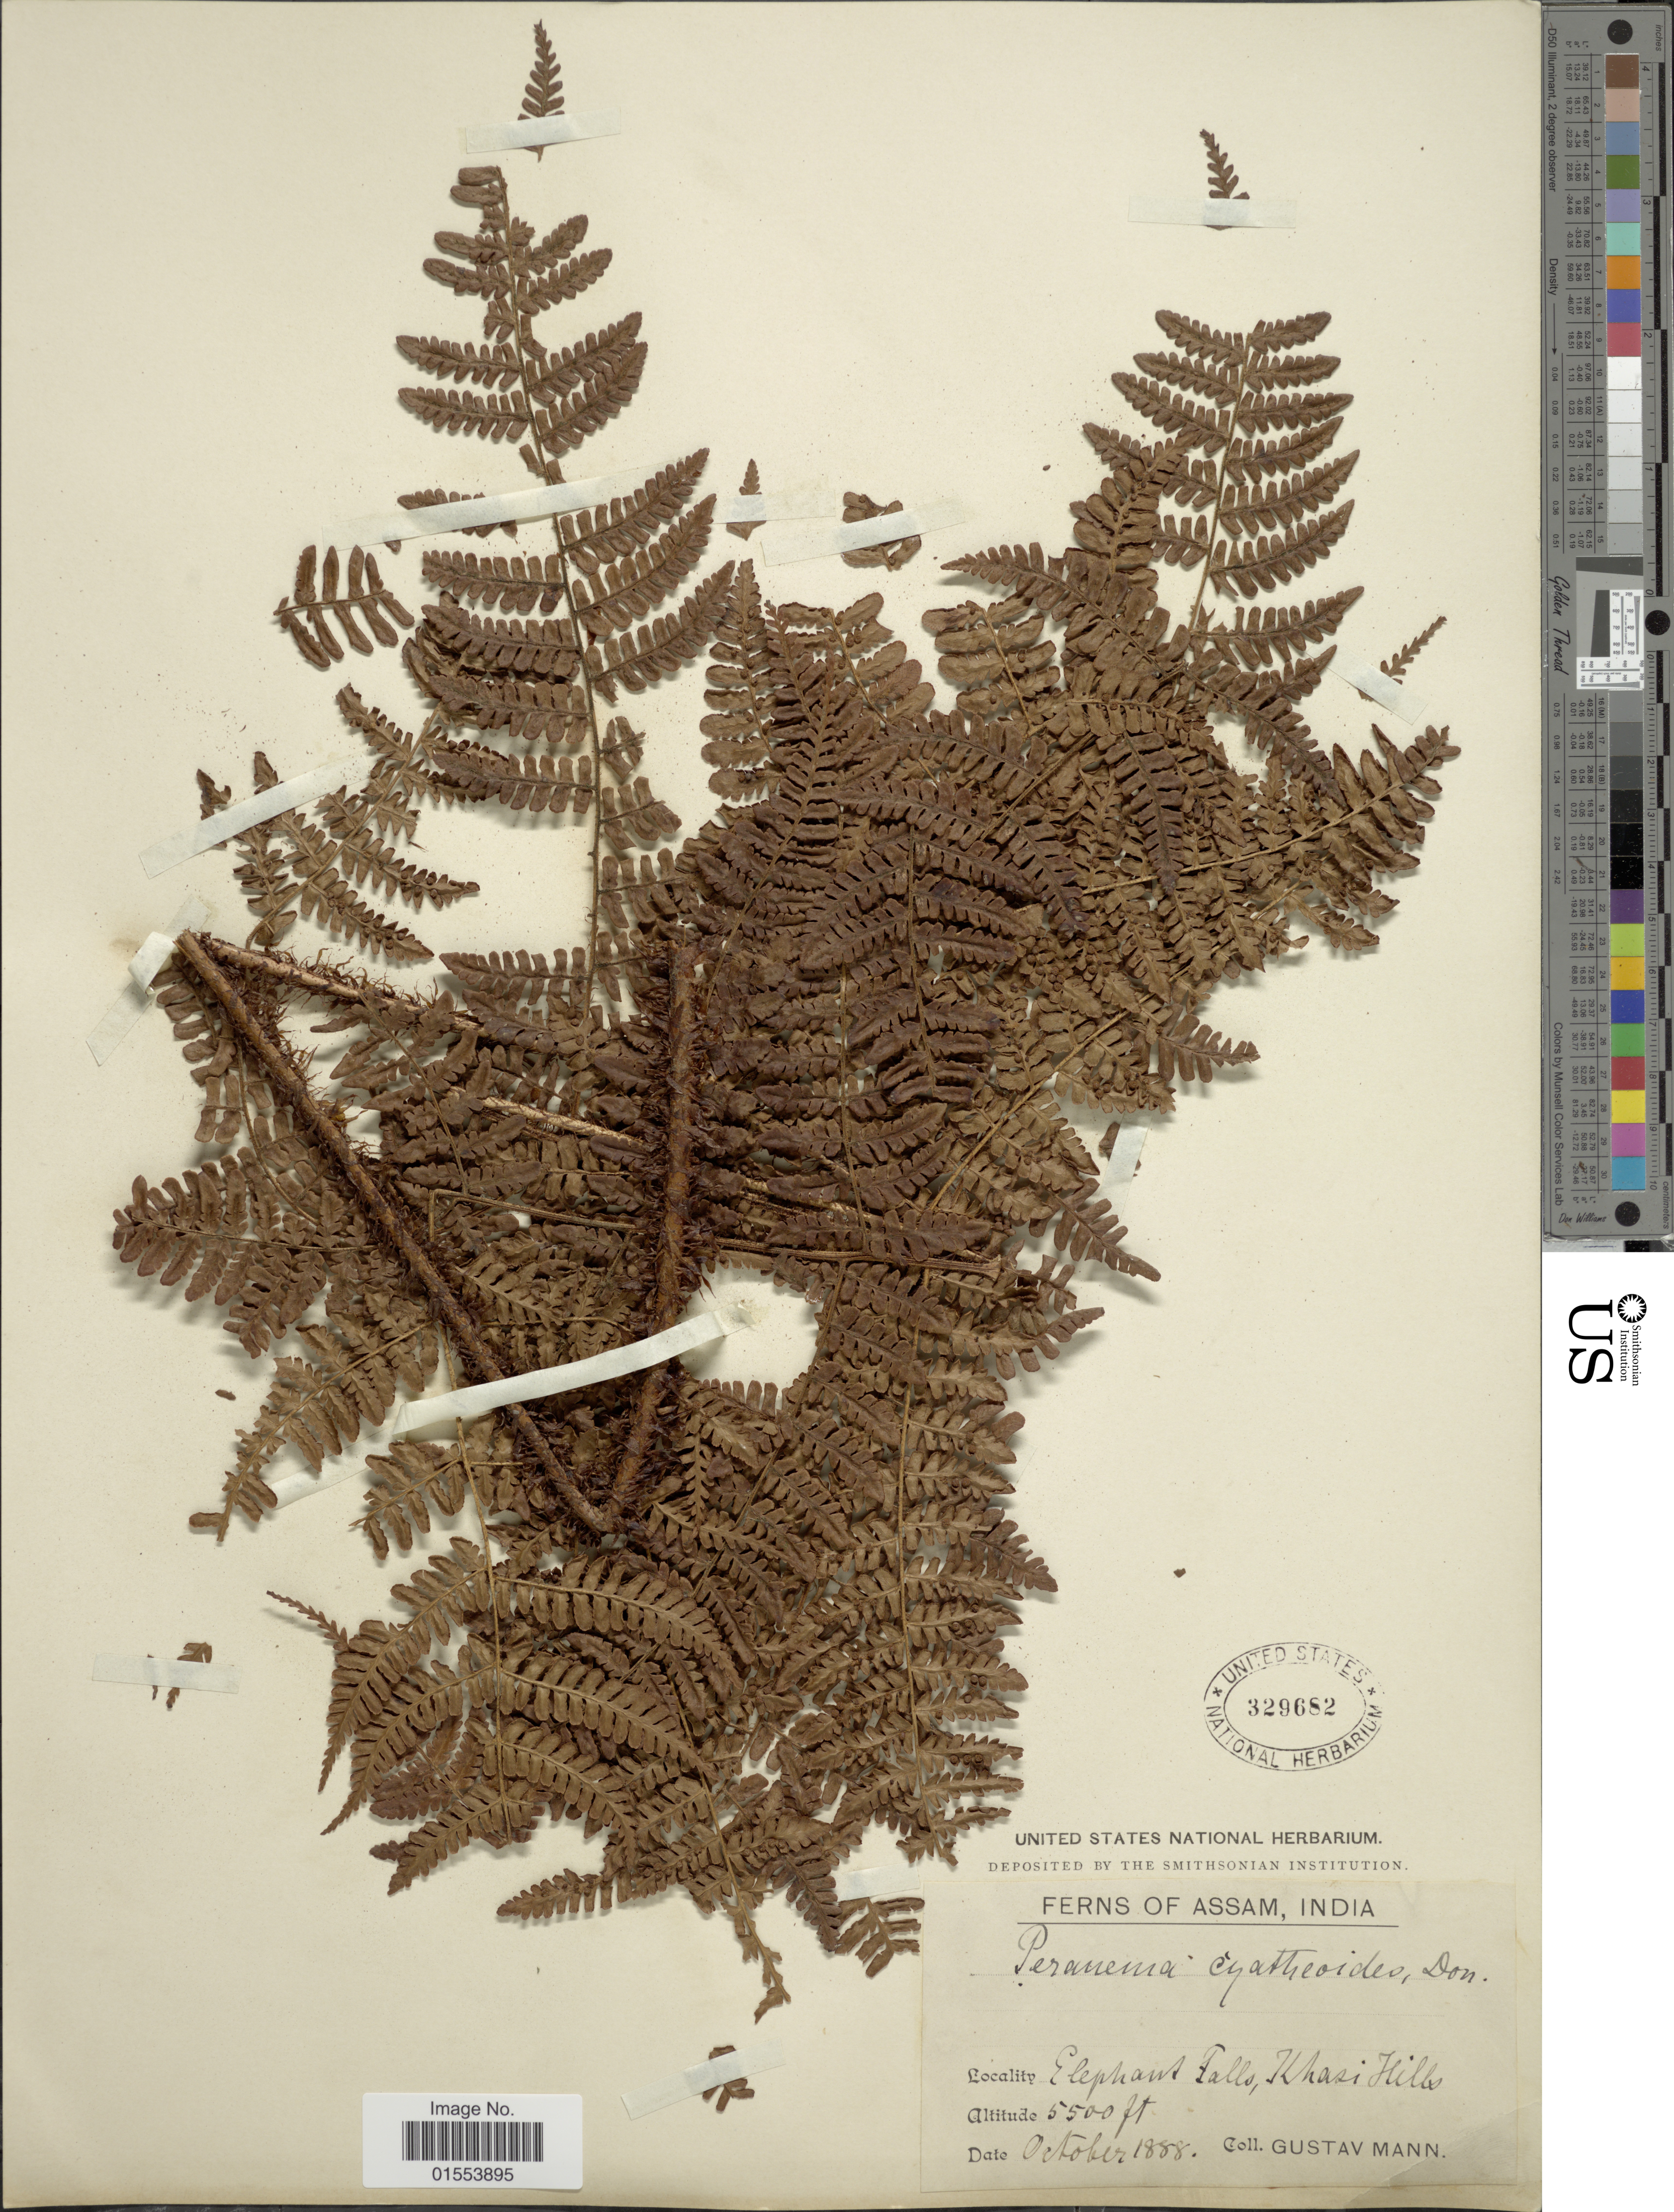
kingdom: Plantae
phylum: Tracheophyta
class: Polypodiopsida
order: Polypodiales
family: Dryopteridaceae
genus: Dryopteris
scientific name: Dryopteris cyatheoides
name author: (Kaulf.) Kuntze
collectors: G. Mann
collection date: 1888-10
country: India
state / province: Meghalaya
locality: Assam, India. Elephant Falls, Khasi Hills.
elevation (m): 1676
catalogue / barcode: US 329682